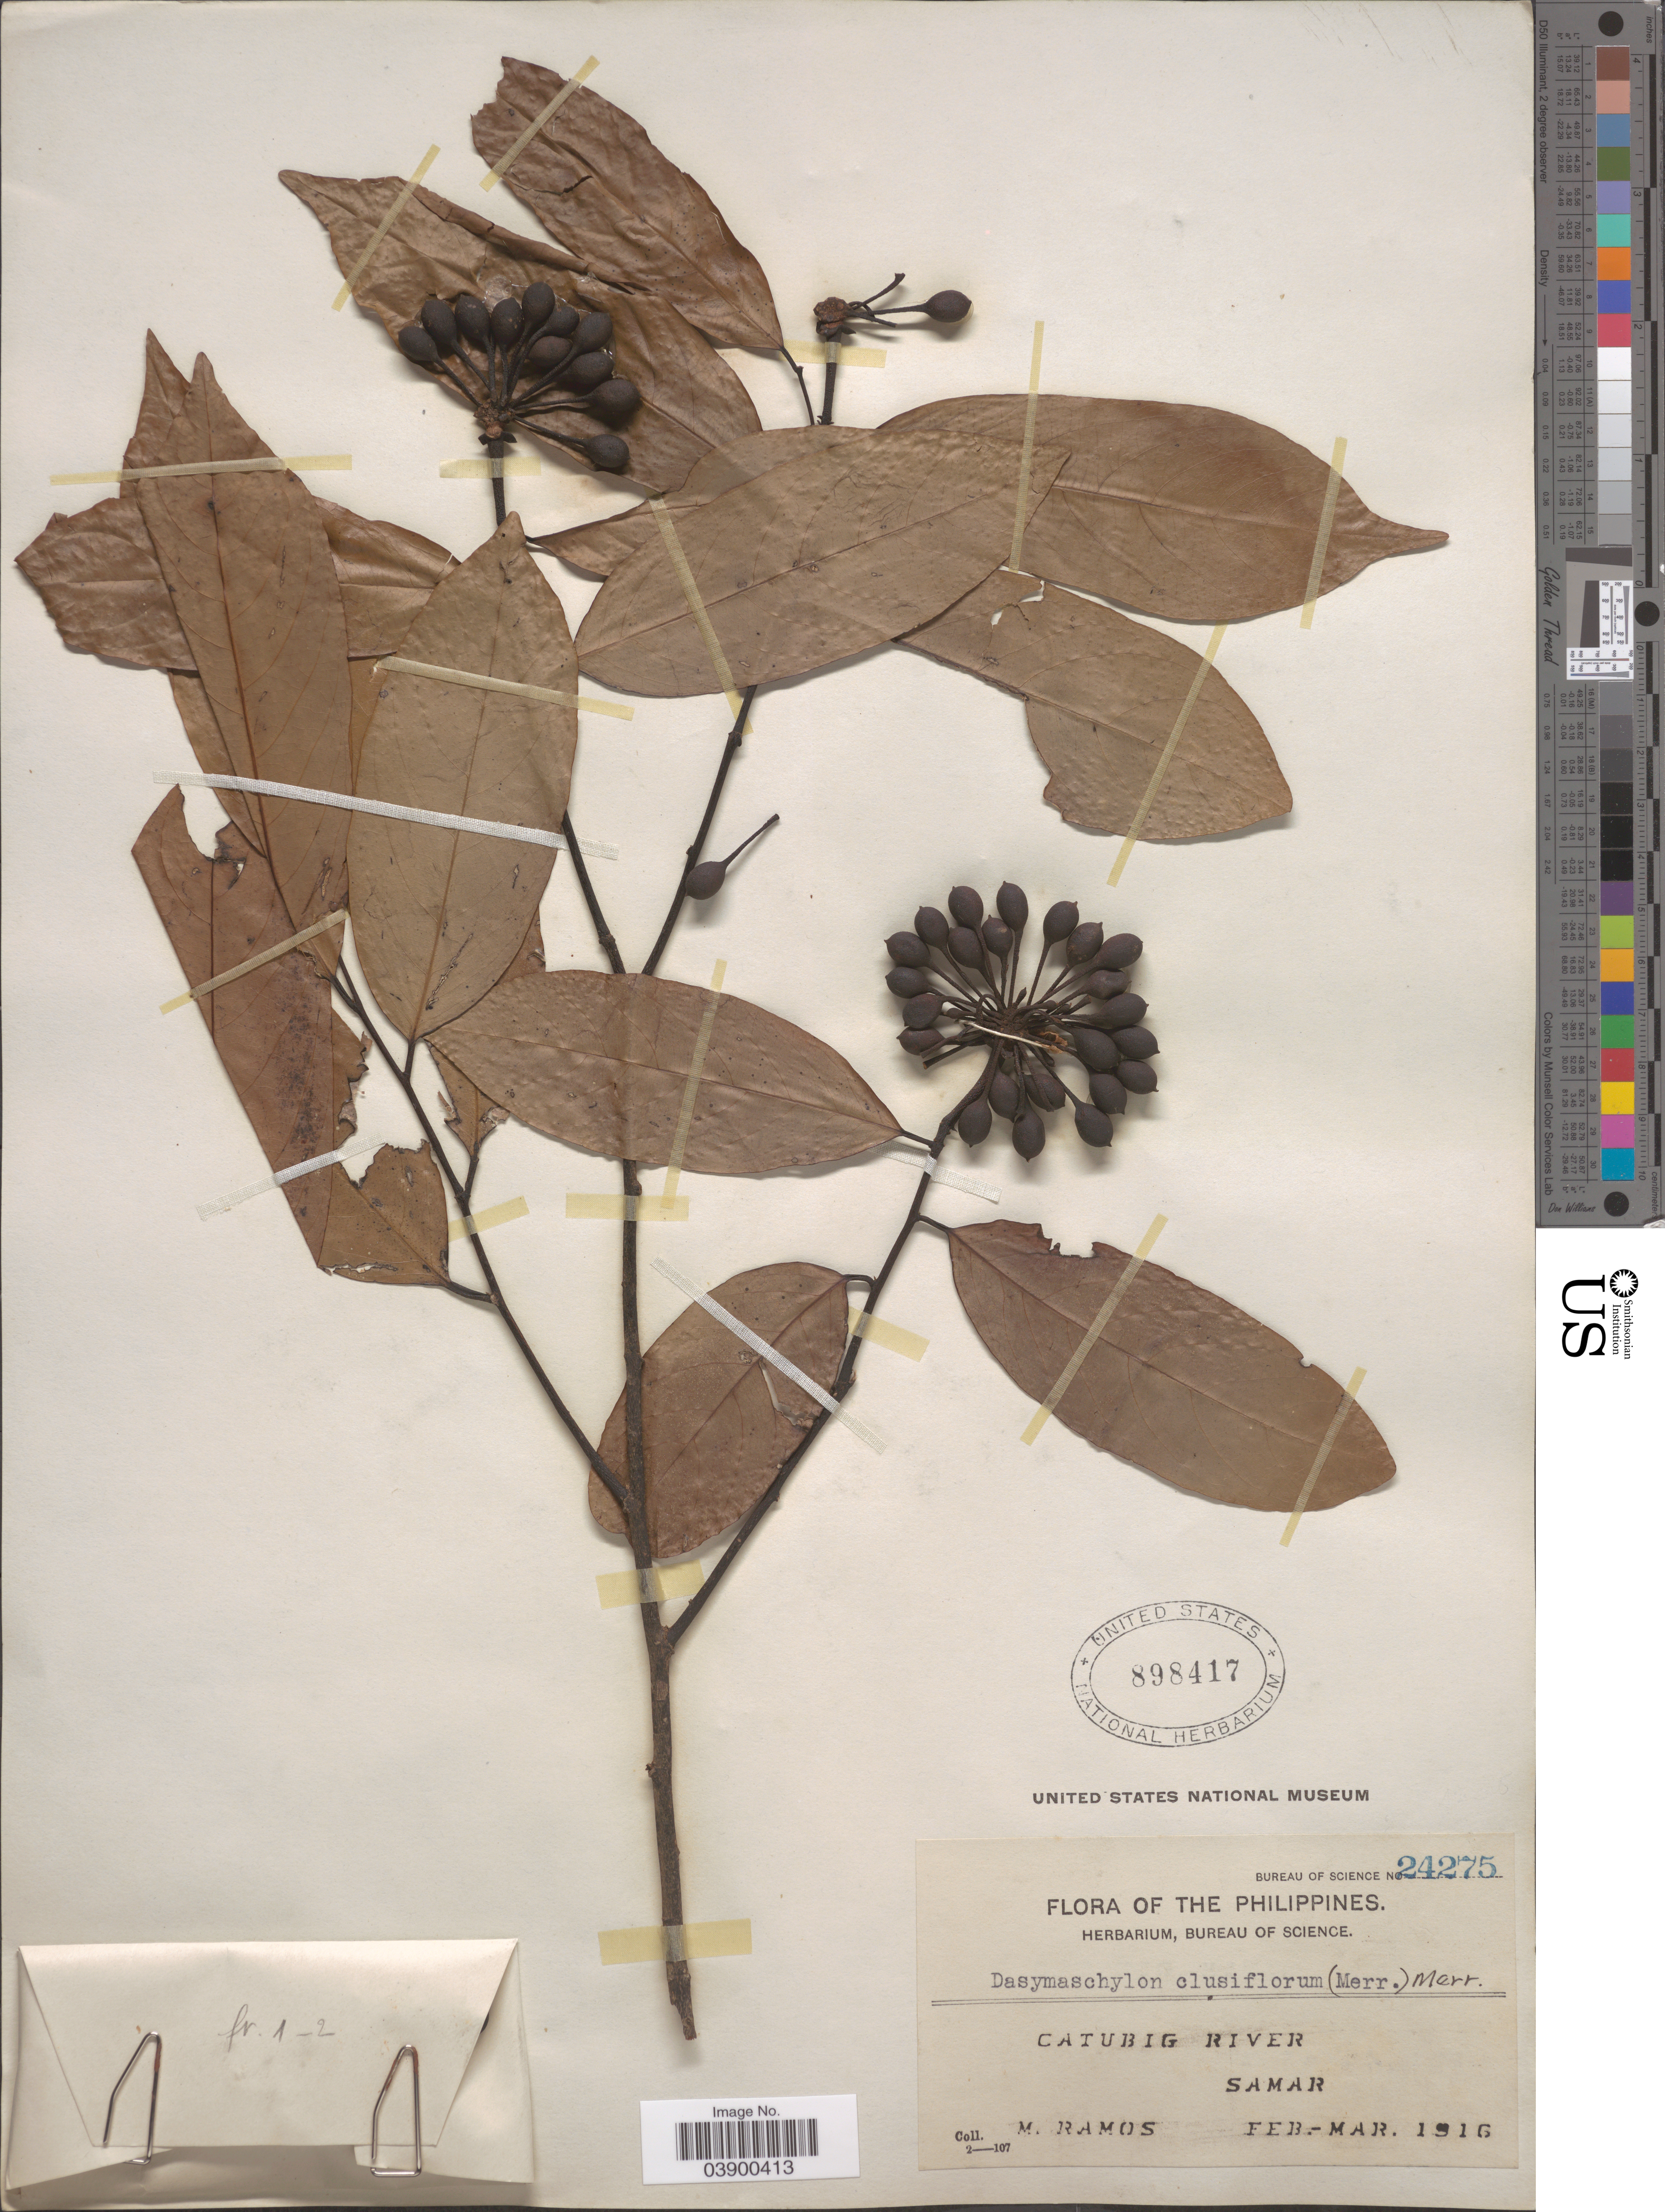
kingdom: Plantae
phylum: Tracheophyta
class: Magnoliopsida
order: Magnoliales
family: Annonaceae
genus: Dasymaschalon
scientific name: Dasymaschalon clusiflorum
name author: (Merr.) Merr.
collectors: M. Ramos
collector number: Bureau of Science 24275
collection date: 1916-02/1916-03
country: Philippines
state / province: Eastern Visayas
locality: Cutibig River, Samar.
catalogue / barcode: US 898417